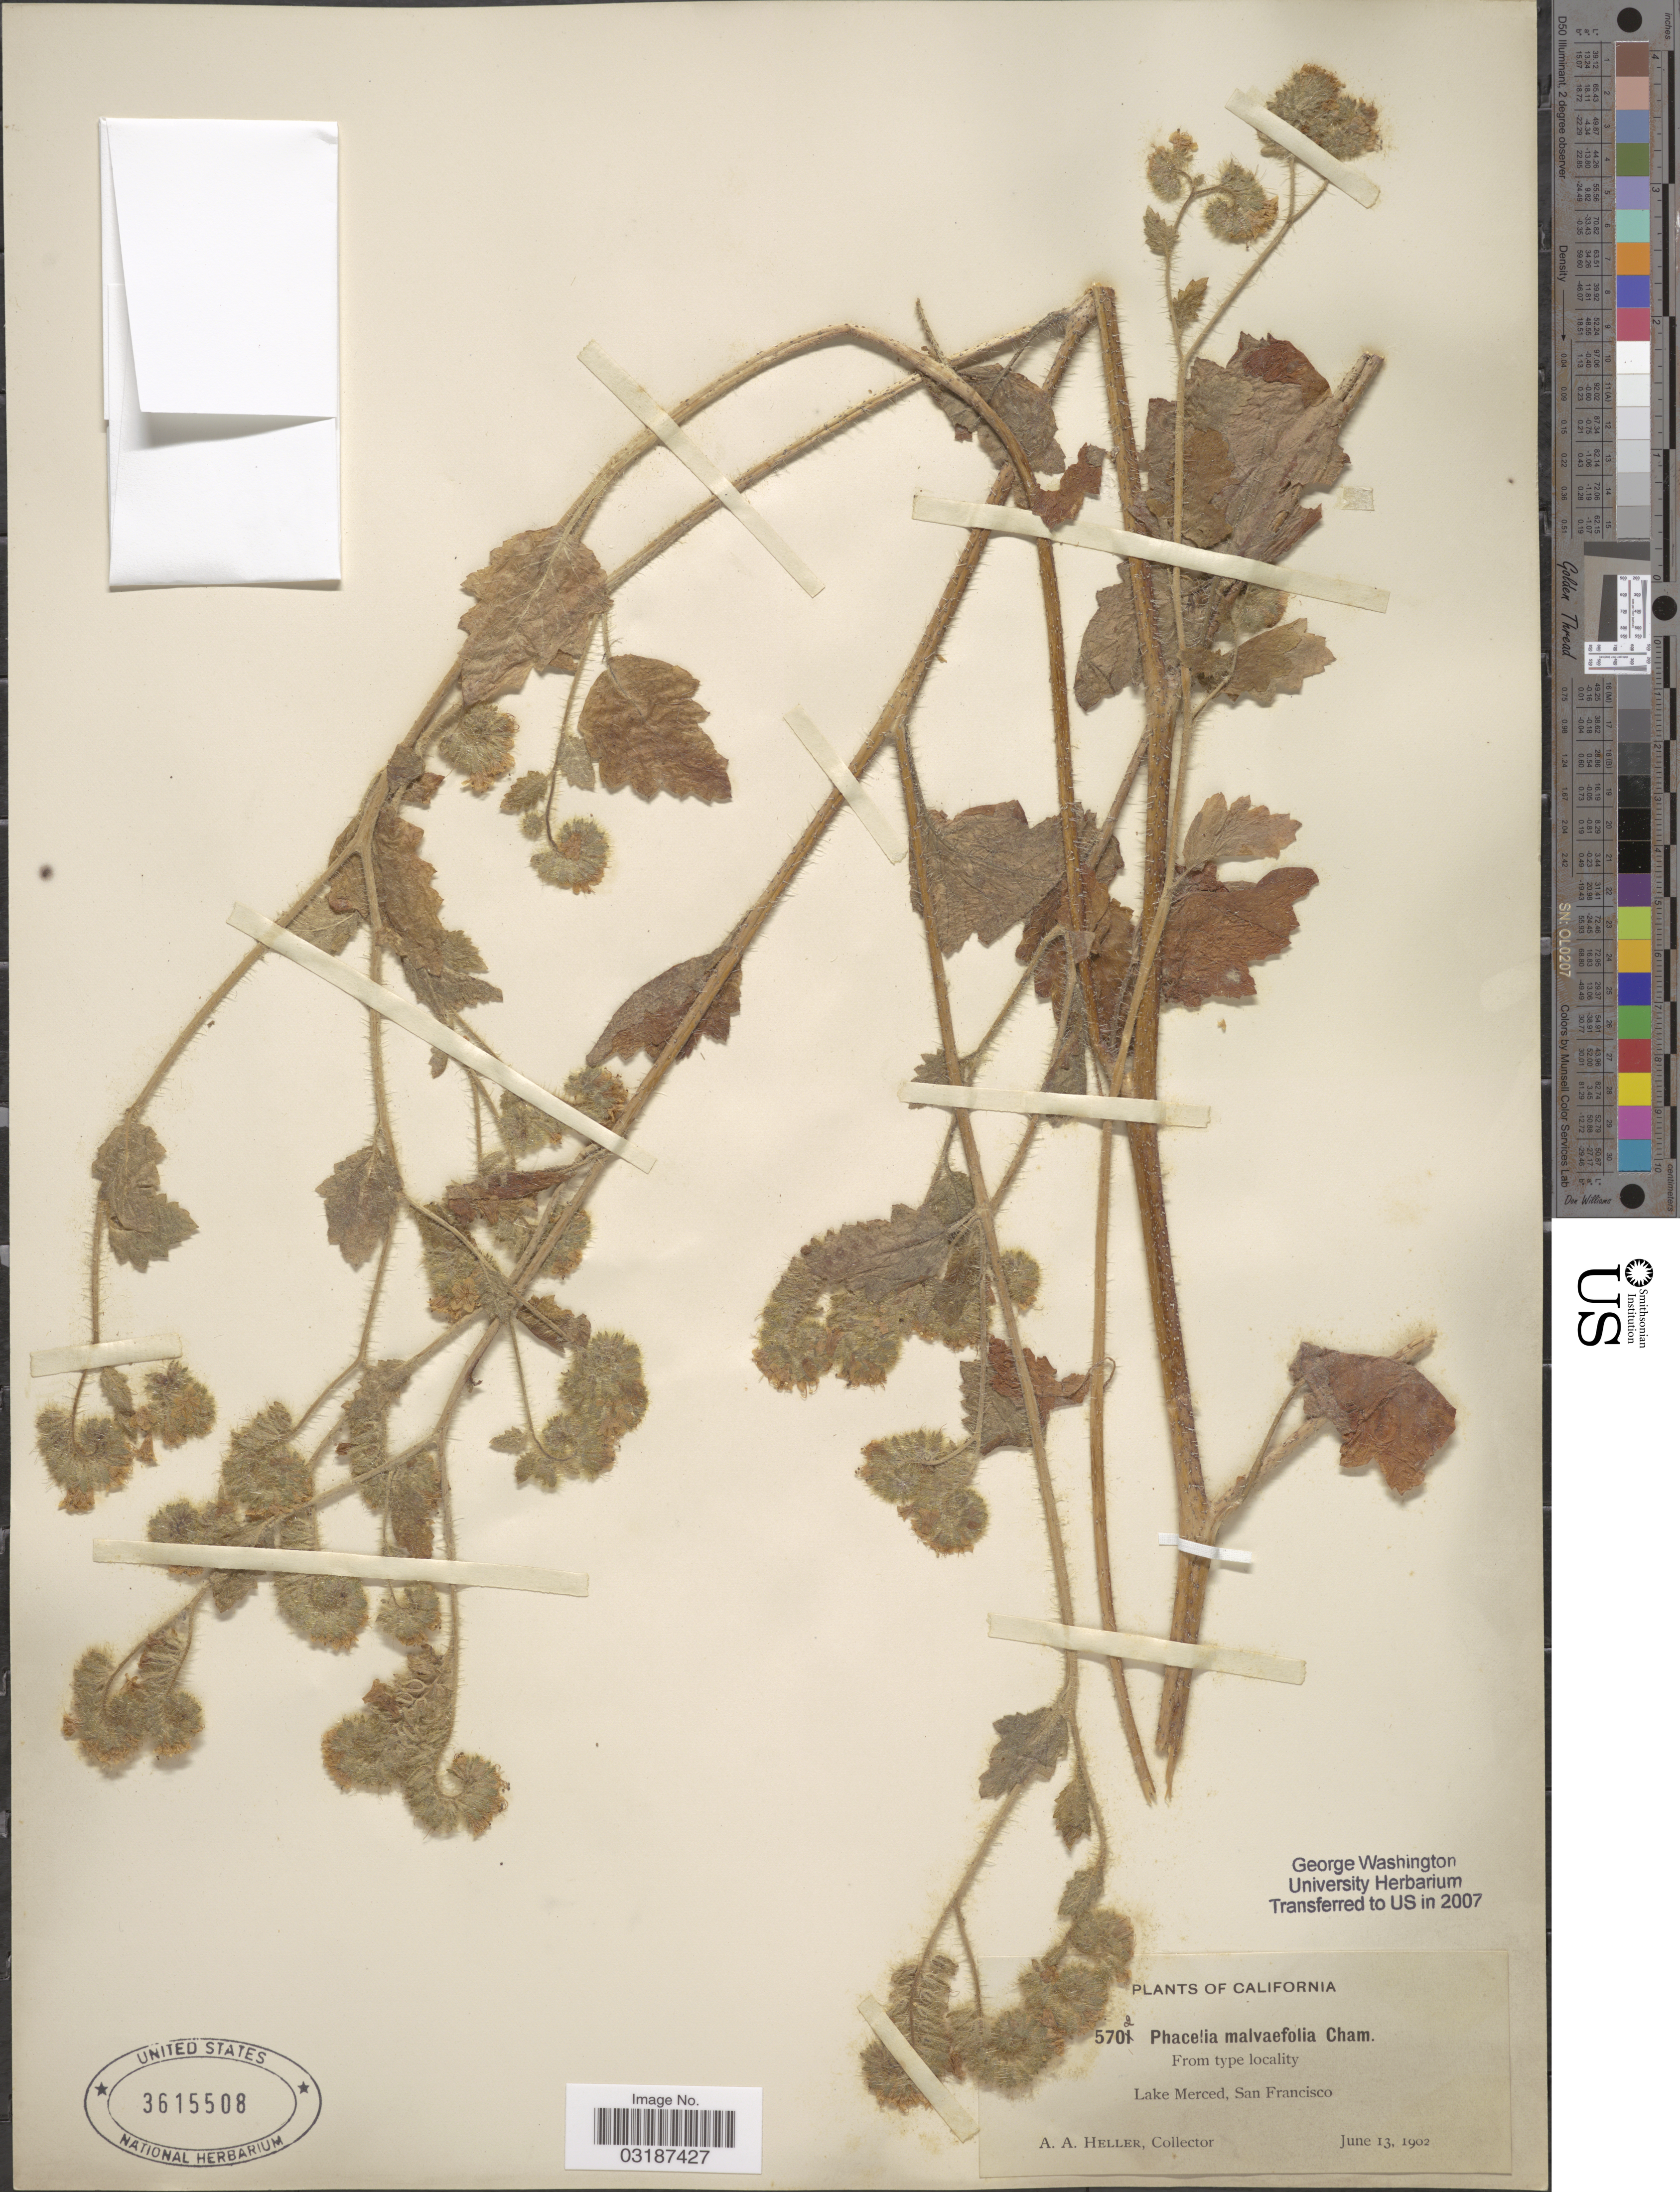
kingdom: Plantae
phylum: Tracheophyta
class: Magnoliopsida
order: Boraginales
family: Hydrophyllaceae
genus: Phacelia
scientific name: Phacelia malvifolia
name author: Cham.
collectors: A. A. Heller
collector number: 5702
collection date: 1902-06-13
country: United States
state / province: California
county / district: San Francisco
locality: Lake Merced, San Francisco.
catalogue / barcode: US 3615508